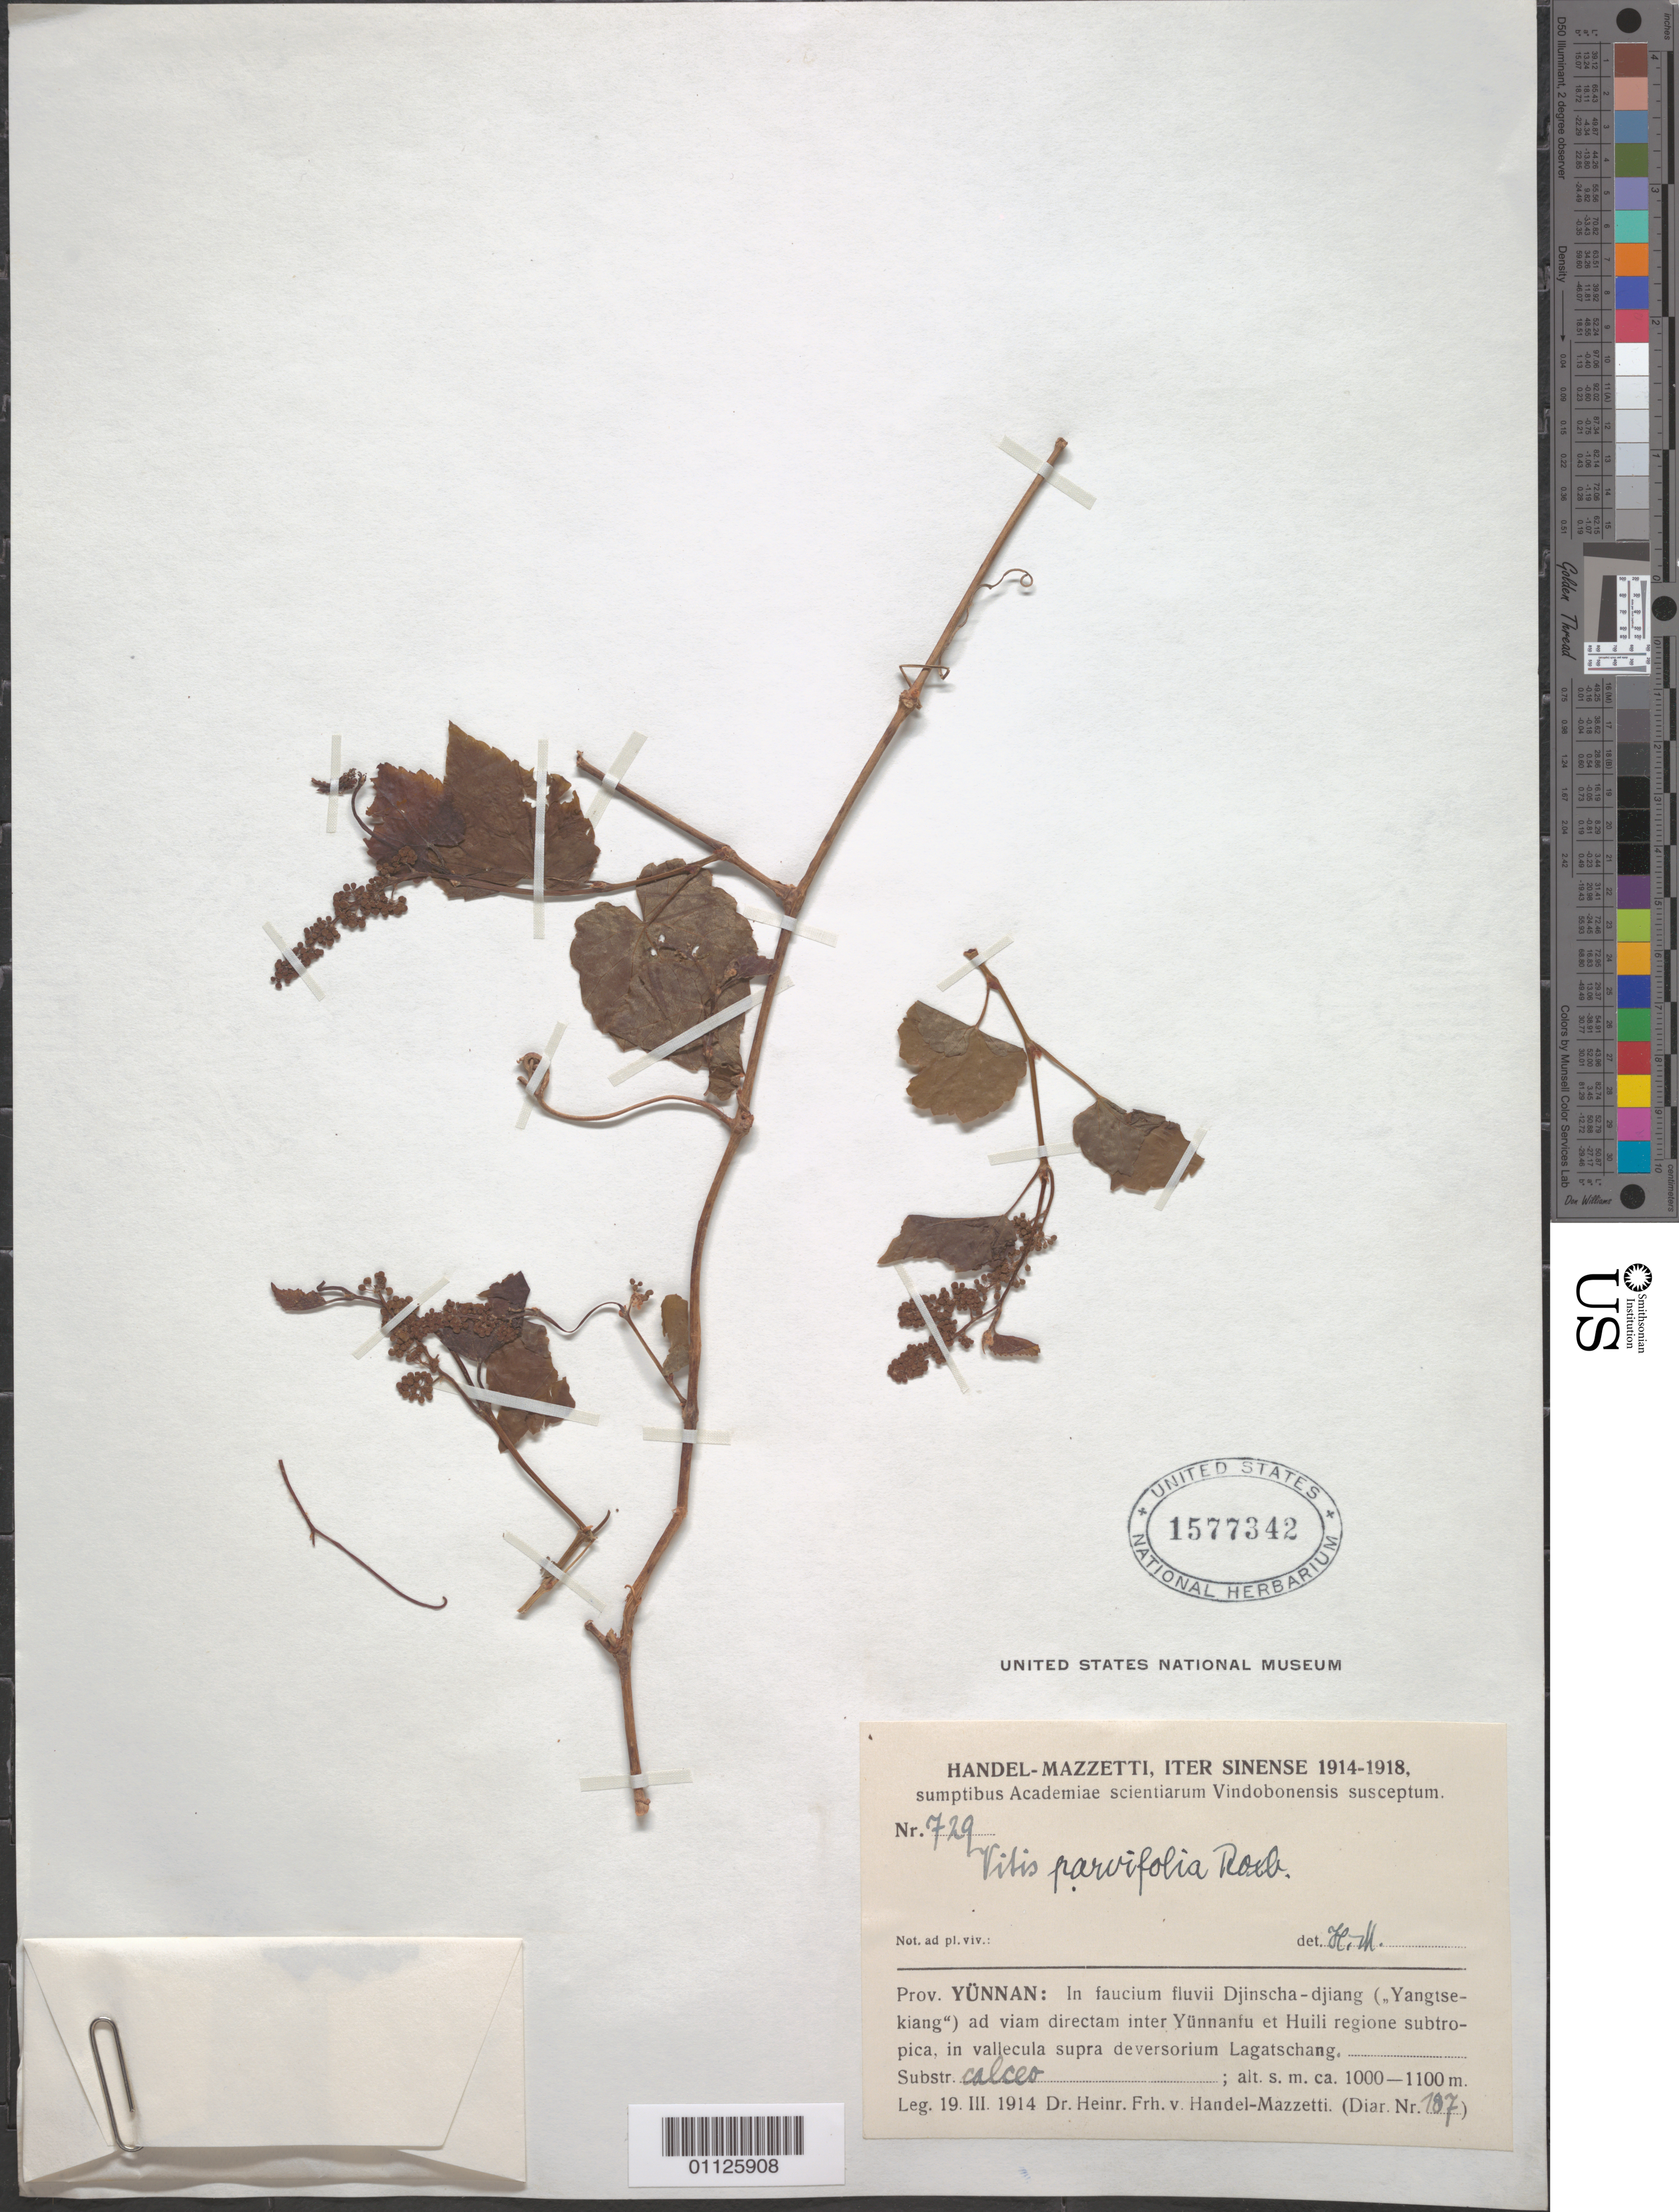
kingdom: Plantae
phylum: Tracheophyta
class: Magnoliopsida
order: Vitales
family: Vitaceae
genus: Cissus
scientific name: Cissus parvifolia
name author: Salisb.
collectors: H. Handel-Mazzetti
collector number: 729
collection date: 1914-03-19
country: China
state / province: Yunnan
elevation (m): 1000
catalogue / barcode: US 1577342